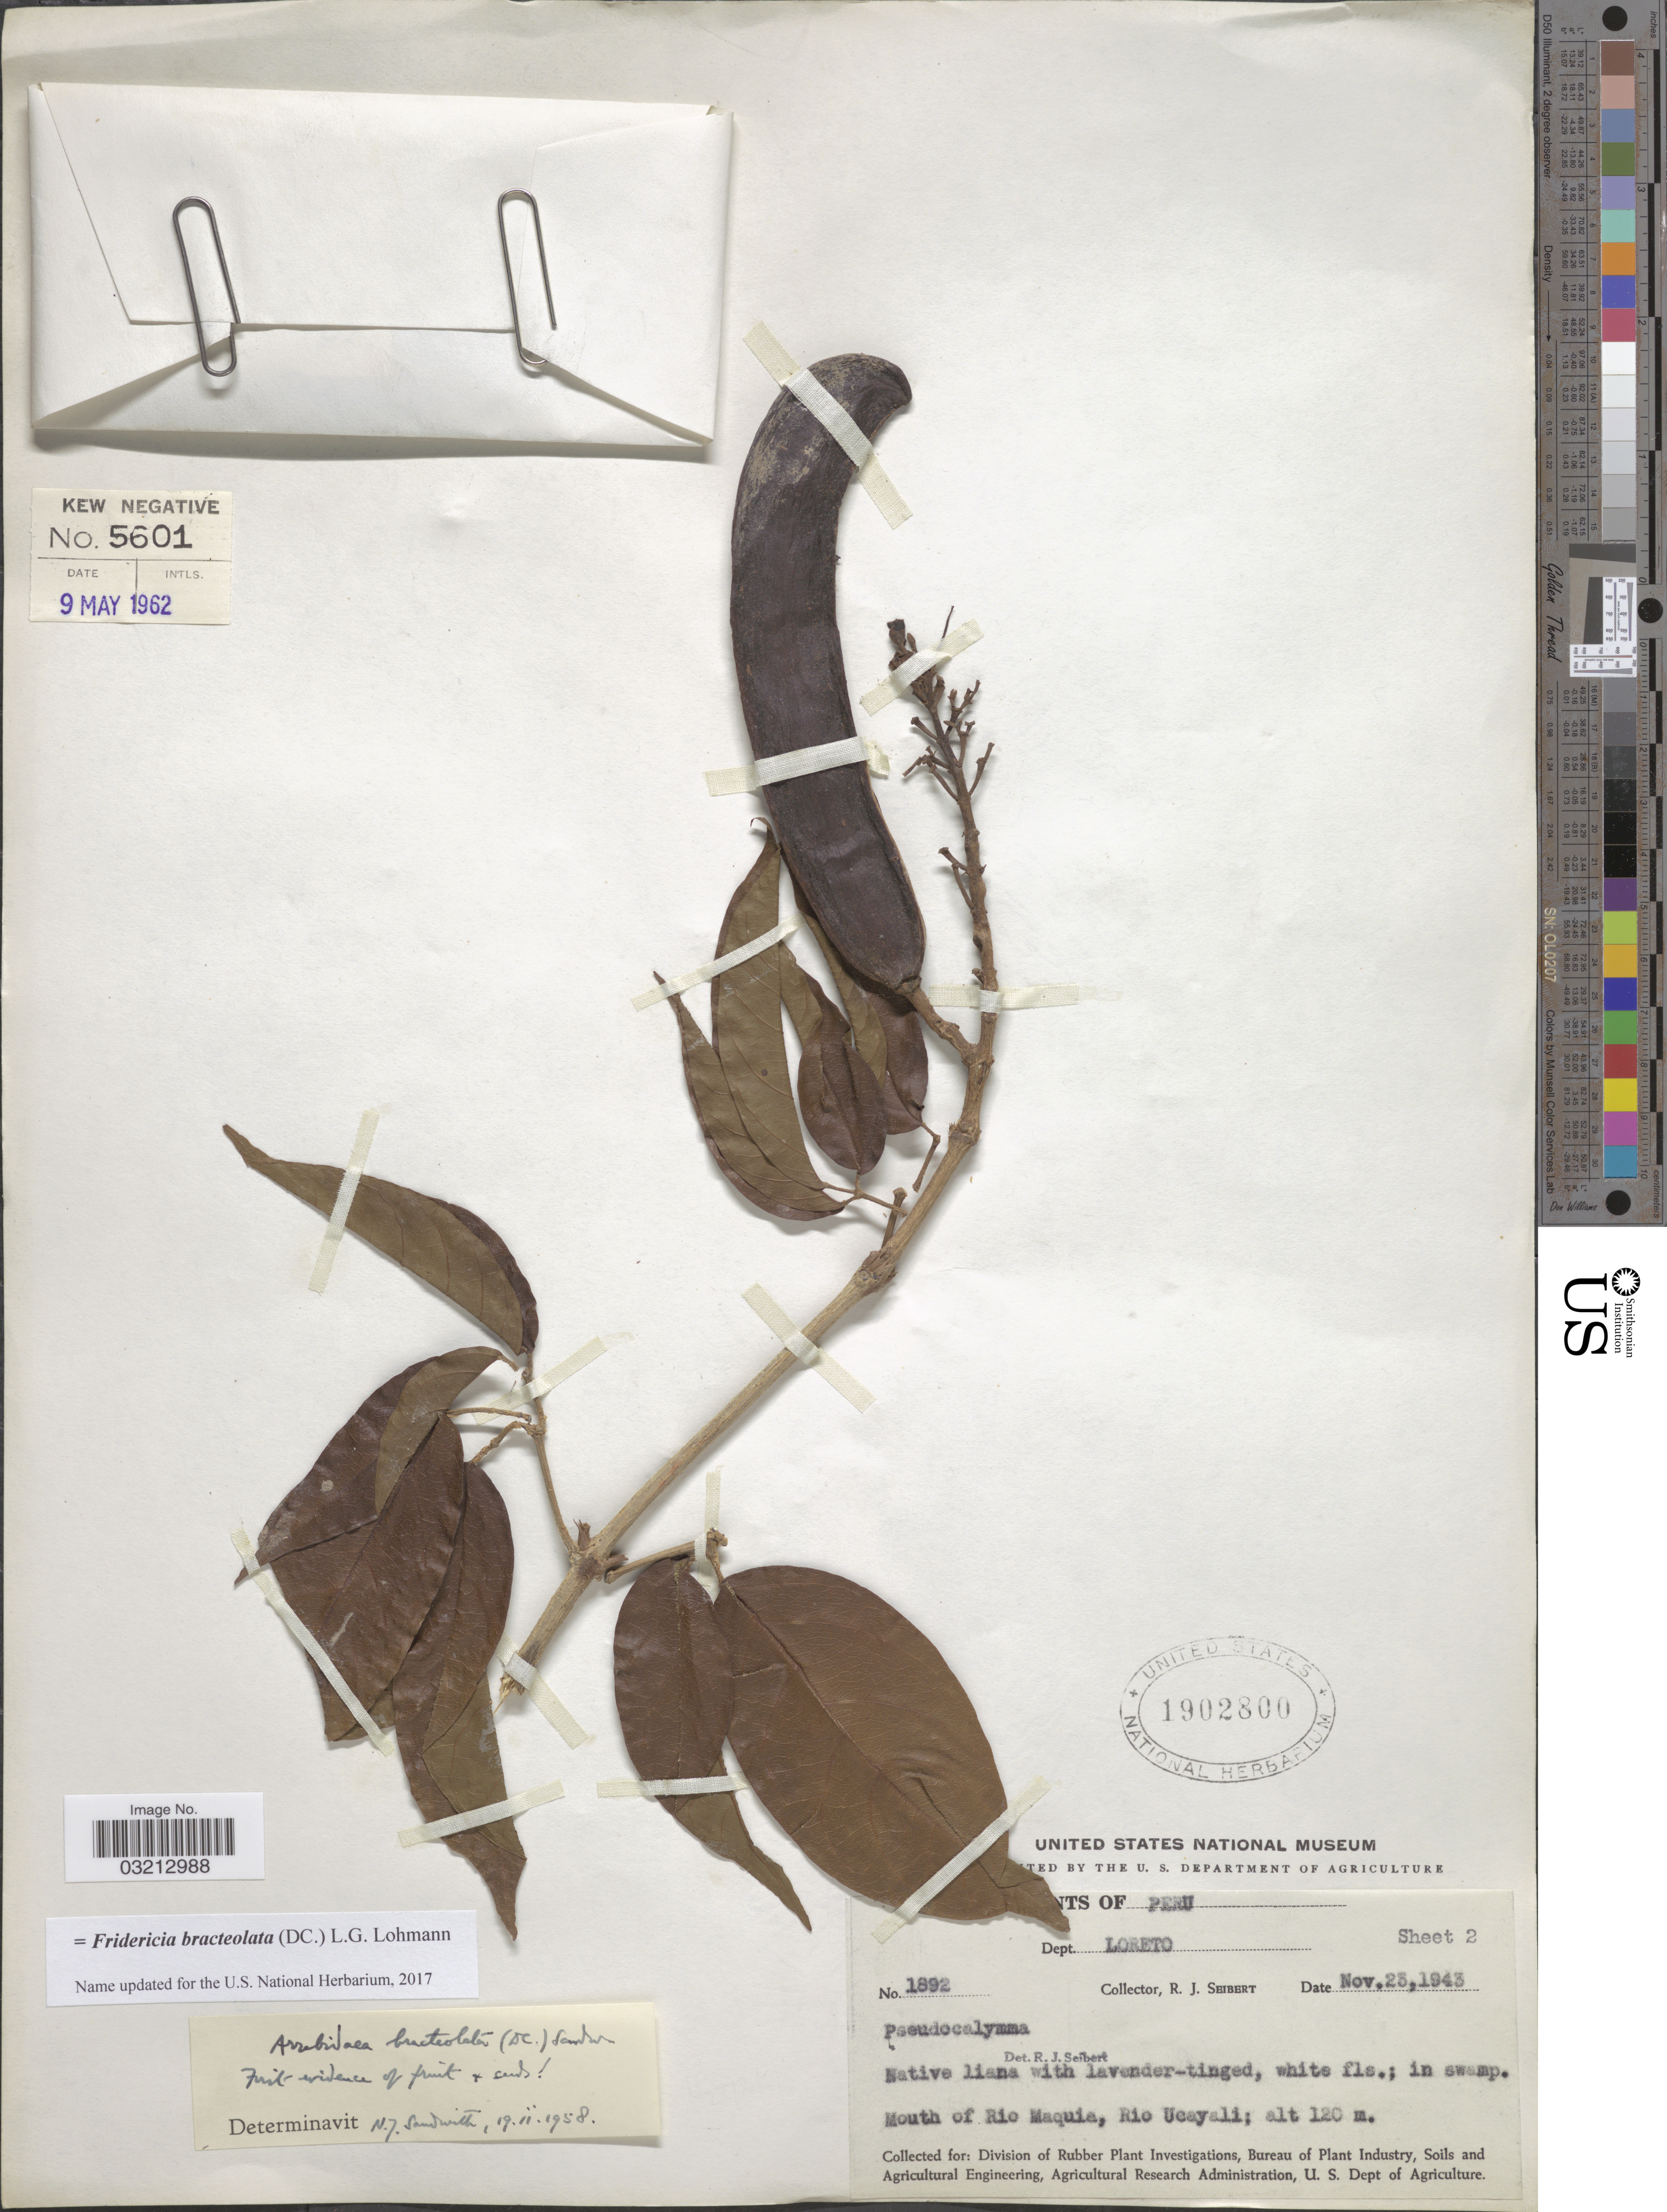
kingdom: Plantae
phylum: Tracheophyta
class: Magnoliopsida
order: Lamiales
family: Bignoniaceae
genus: Fridericia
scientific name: Fridericia bracteolata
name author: (DC.) L.G. Lohmann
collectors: R. J. Seibert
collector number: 1892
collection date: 1943-11-23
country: Peru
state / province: Loreto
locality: Dept. Loreto. Mouth of Rio Maquia, Rio Ucayali.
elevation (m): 120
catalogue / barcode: US 1902800